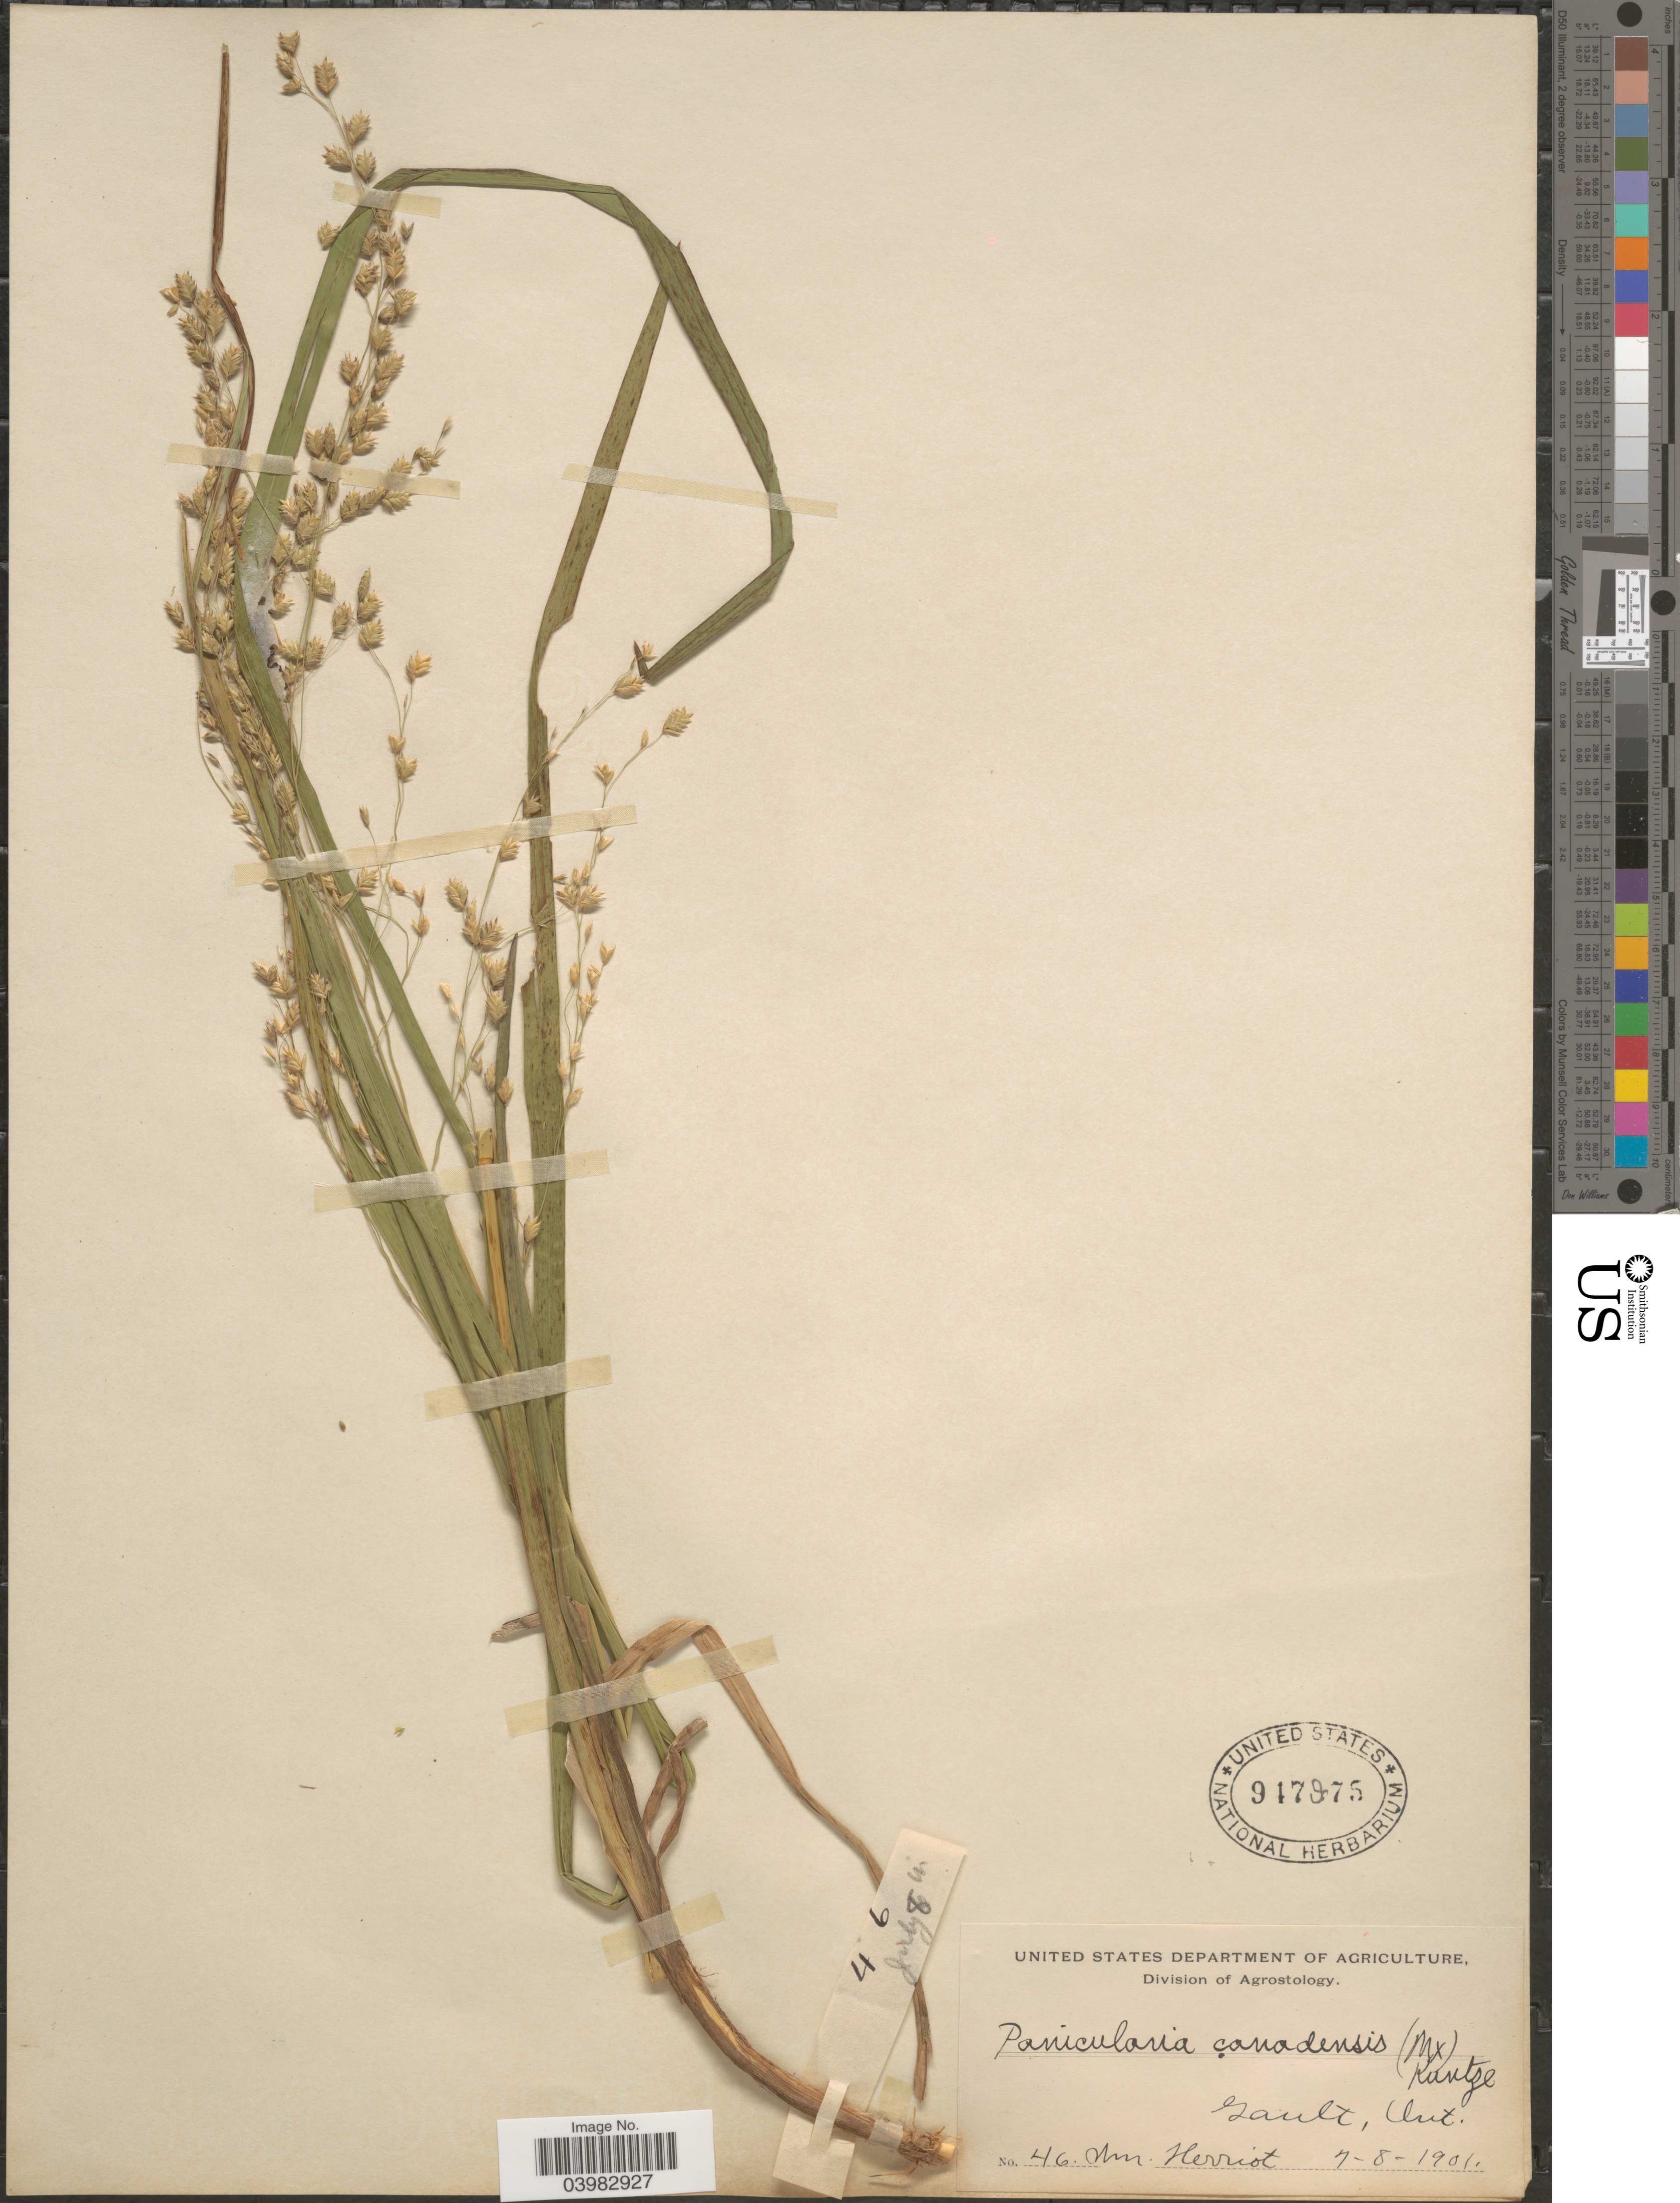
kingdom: Plantae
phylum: Tracheophyta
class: Liliopsida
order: Poales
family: Poaceae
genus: Glyceria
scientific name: Glyceria canadensis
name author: (Michx.) Trin.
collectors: W. Herriot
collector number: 46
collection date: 1901-08-07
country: Canada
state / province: Ontario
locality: Gault.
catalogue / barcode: US 947975